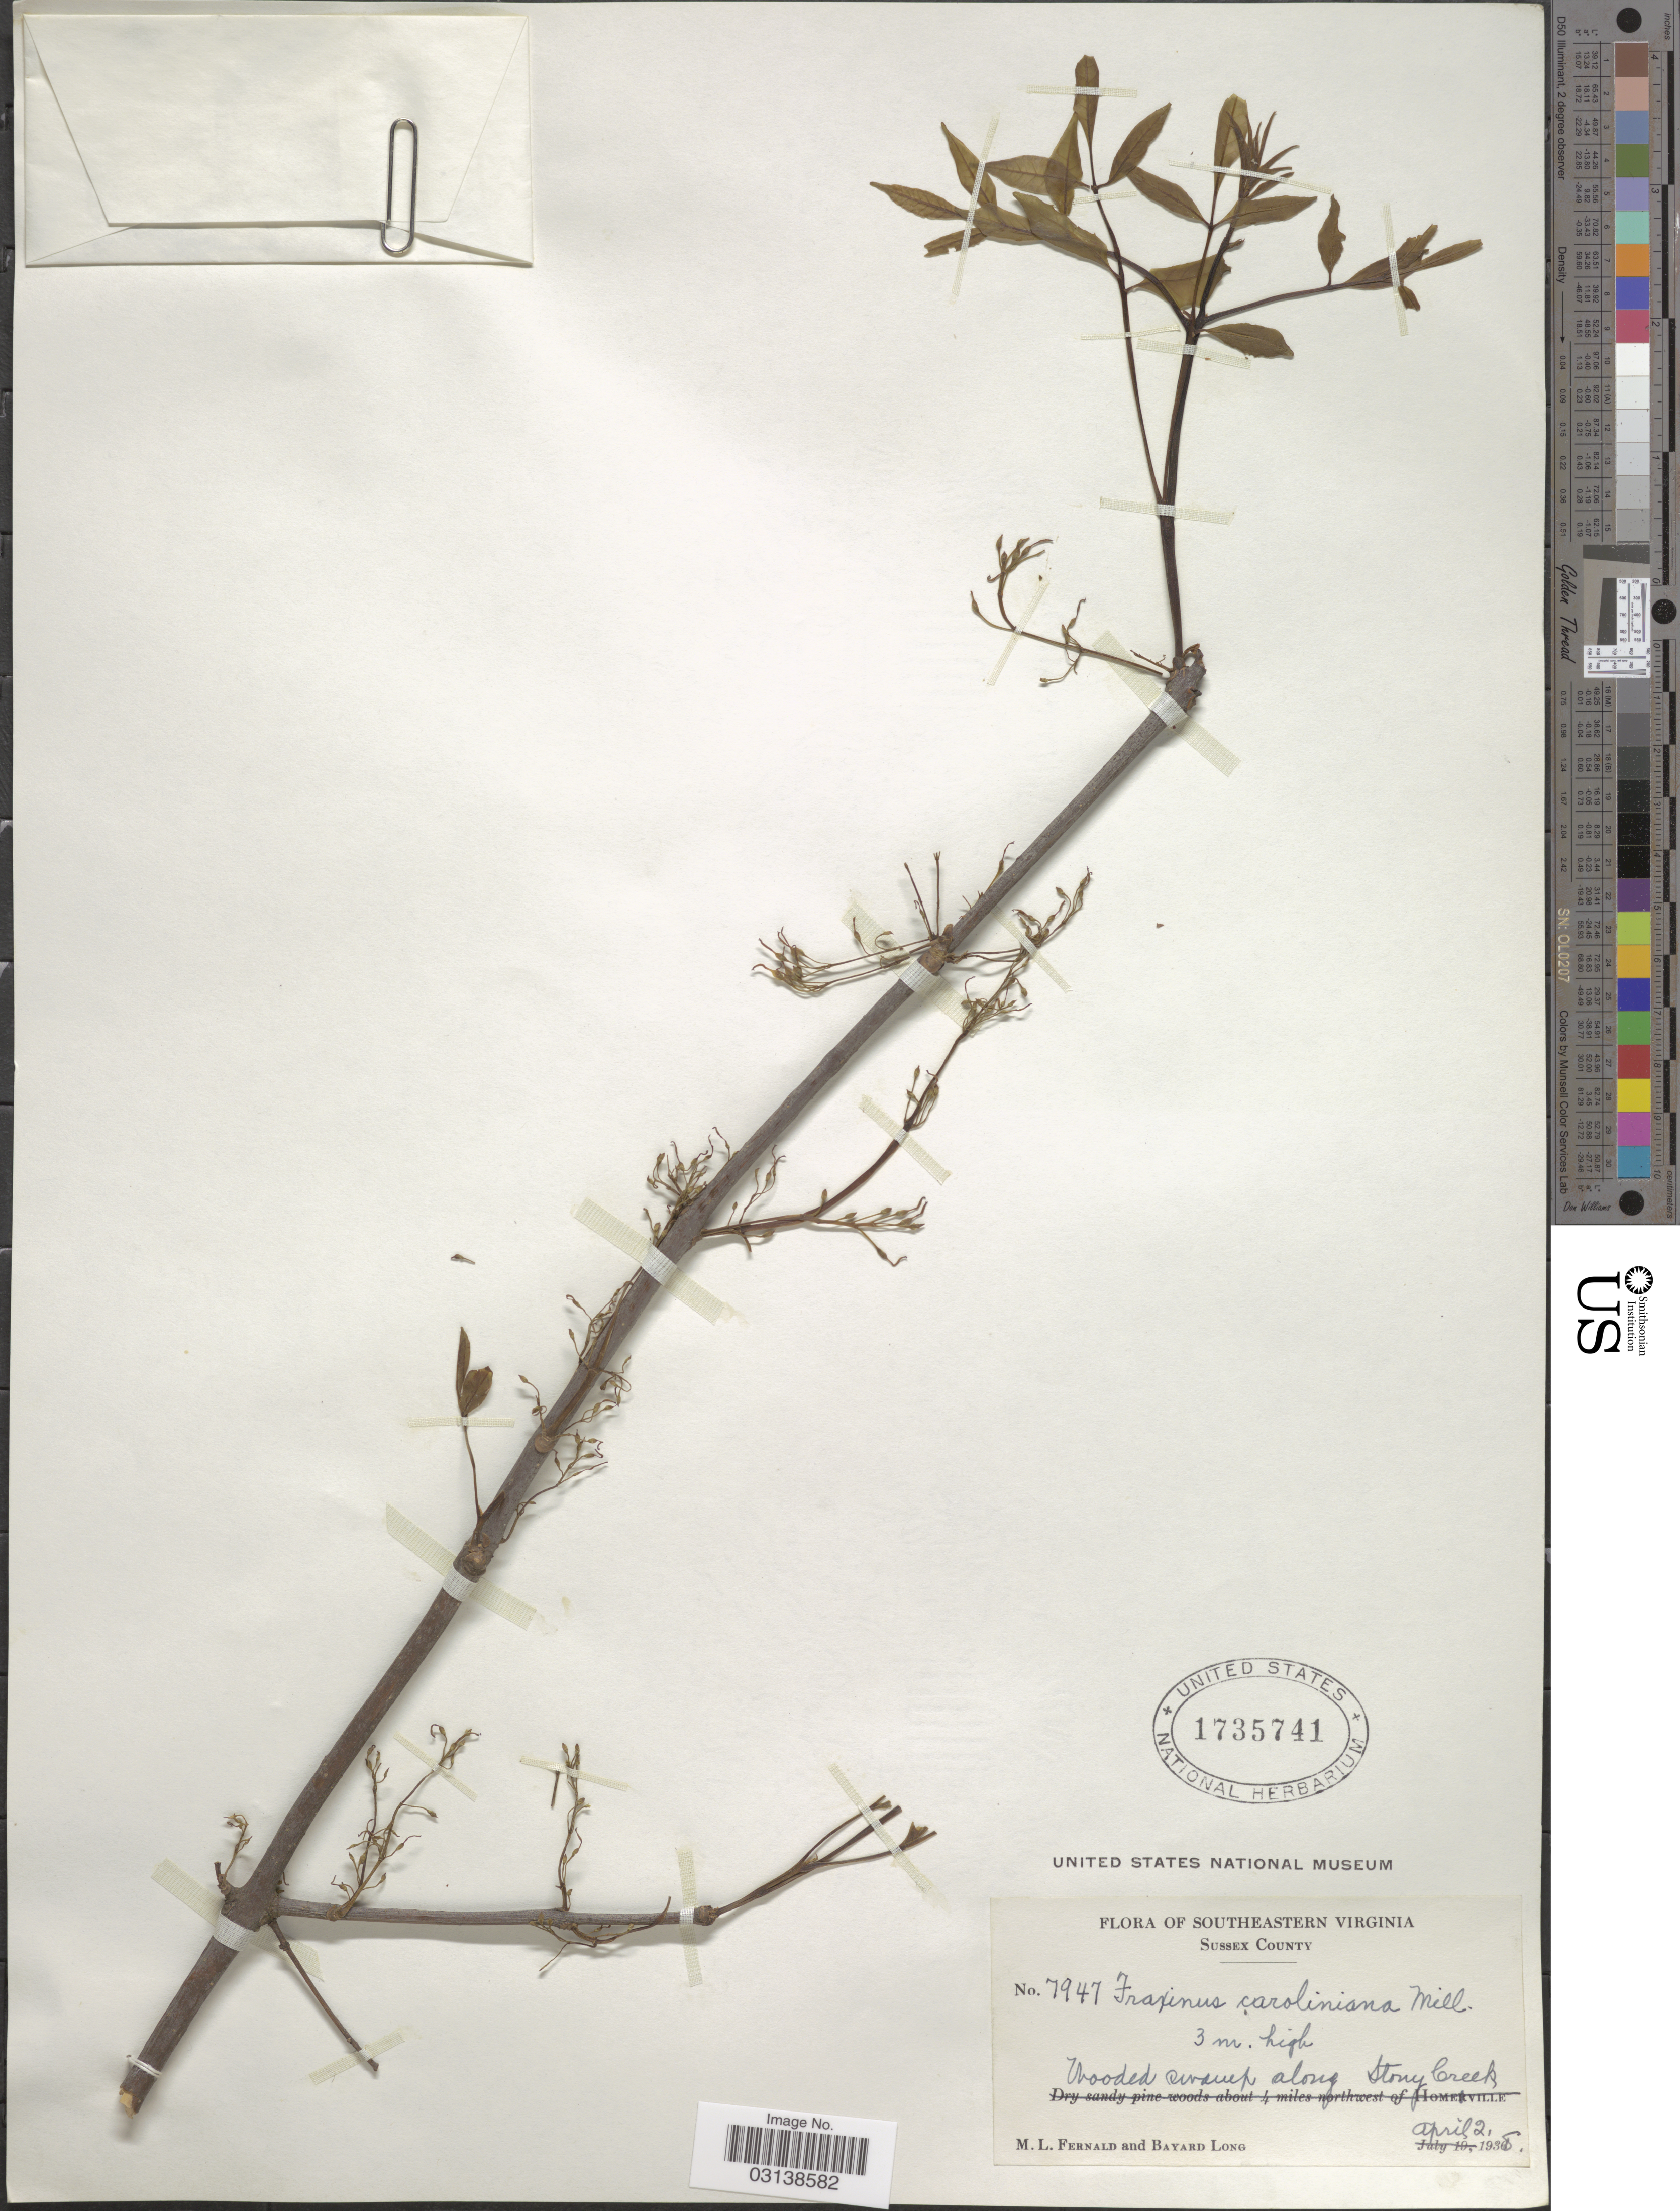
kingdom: Plantae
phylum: Tracheophyta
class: Magnoliopsida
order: Lamiales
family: Oleaceae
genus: Fraxinus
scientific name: Fraxinus caroliniana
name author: Mill.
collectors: M. L. Fernald & B. Long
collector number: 7947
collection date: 1938-04-02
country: United States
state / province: Virginia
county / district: Sussex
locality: Southeastern Virginia, Sussex County, Wooded swamp along Stony Creek.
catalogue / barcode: US 1735741